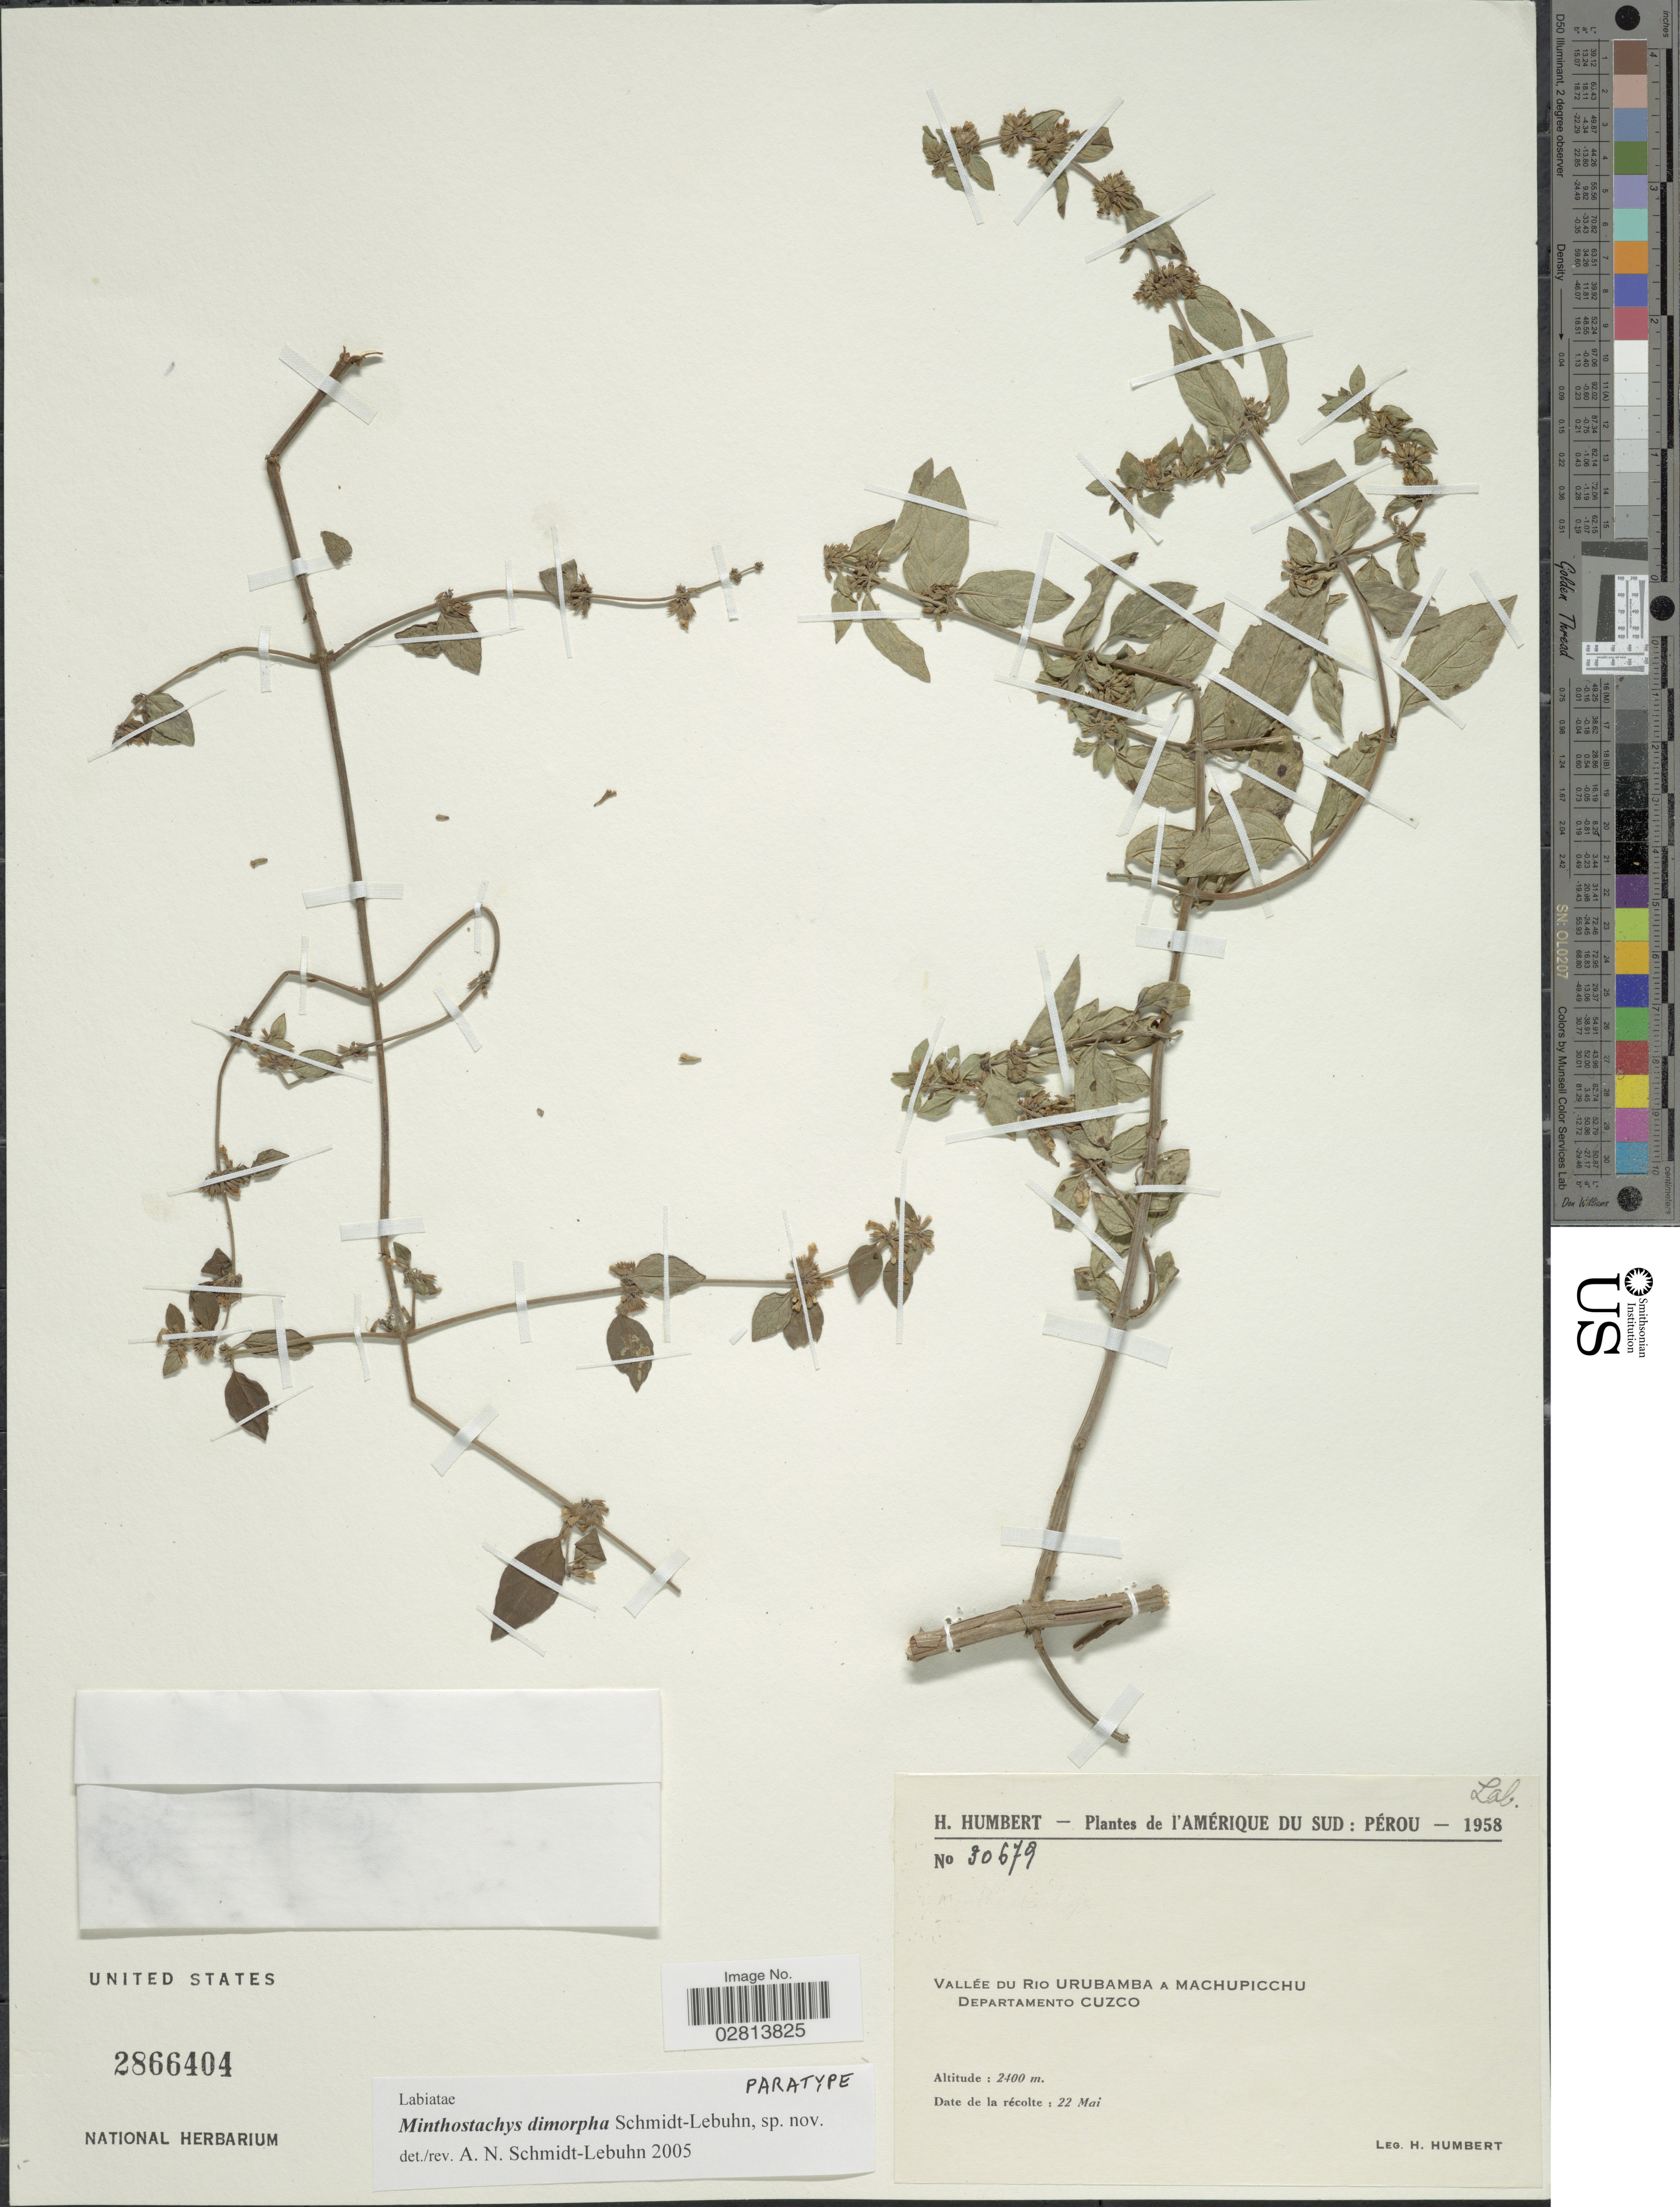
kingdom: Plantae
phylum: Tracheophyta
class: Magnoliopsida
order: Lamiales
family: Lamiaceae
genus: Minthostachys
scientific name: Minthostachys dimorpha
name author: Schmidt-Leb.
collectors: H. Humbert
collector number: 30679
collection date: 1958-05-22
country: Peru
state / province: Cusco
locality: L'Amérique du Sud, Vallée du Rio Urubamba a Machupicchu, Departamento Cuzco.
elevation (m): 2400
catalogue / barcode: US 2866404